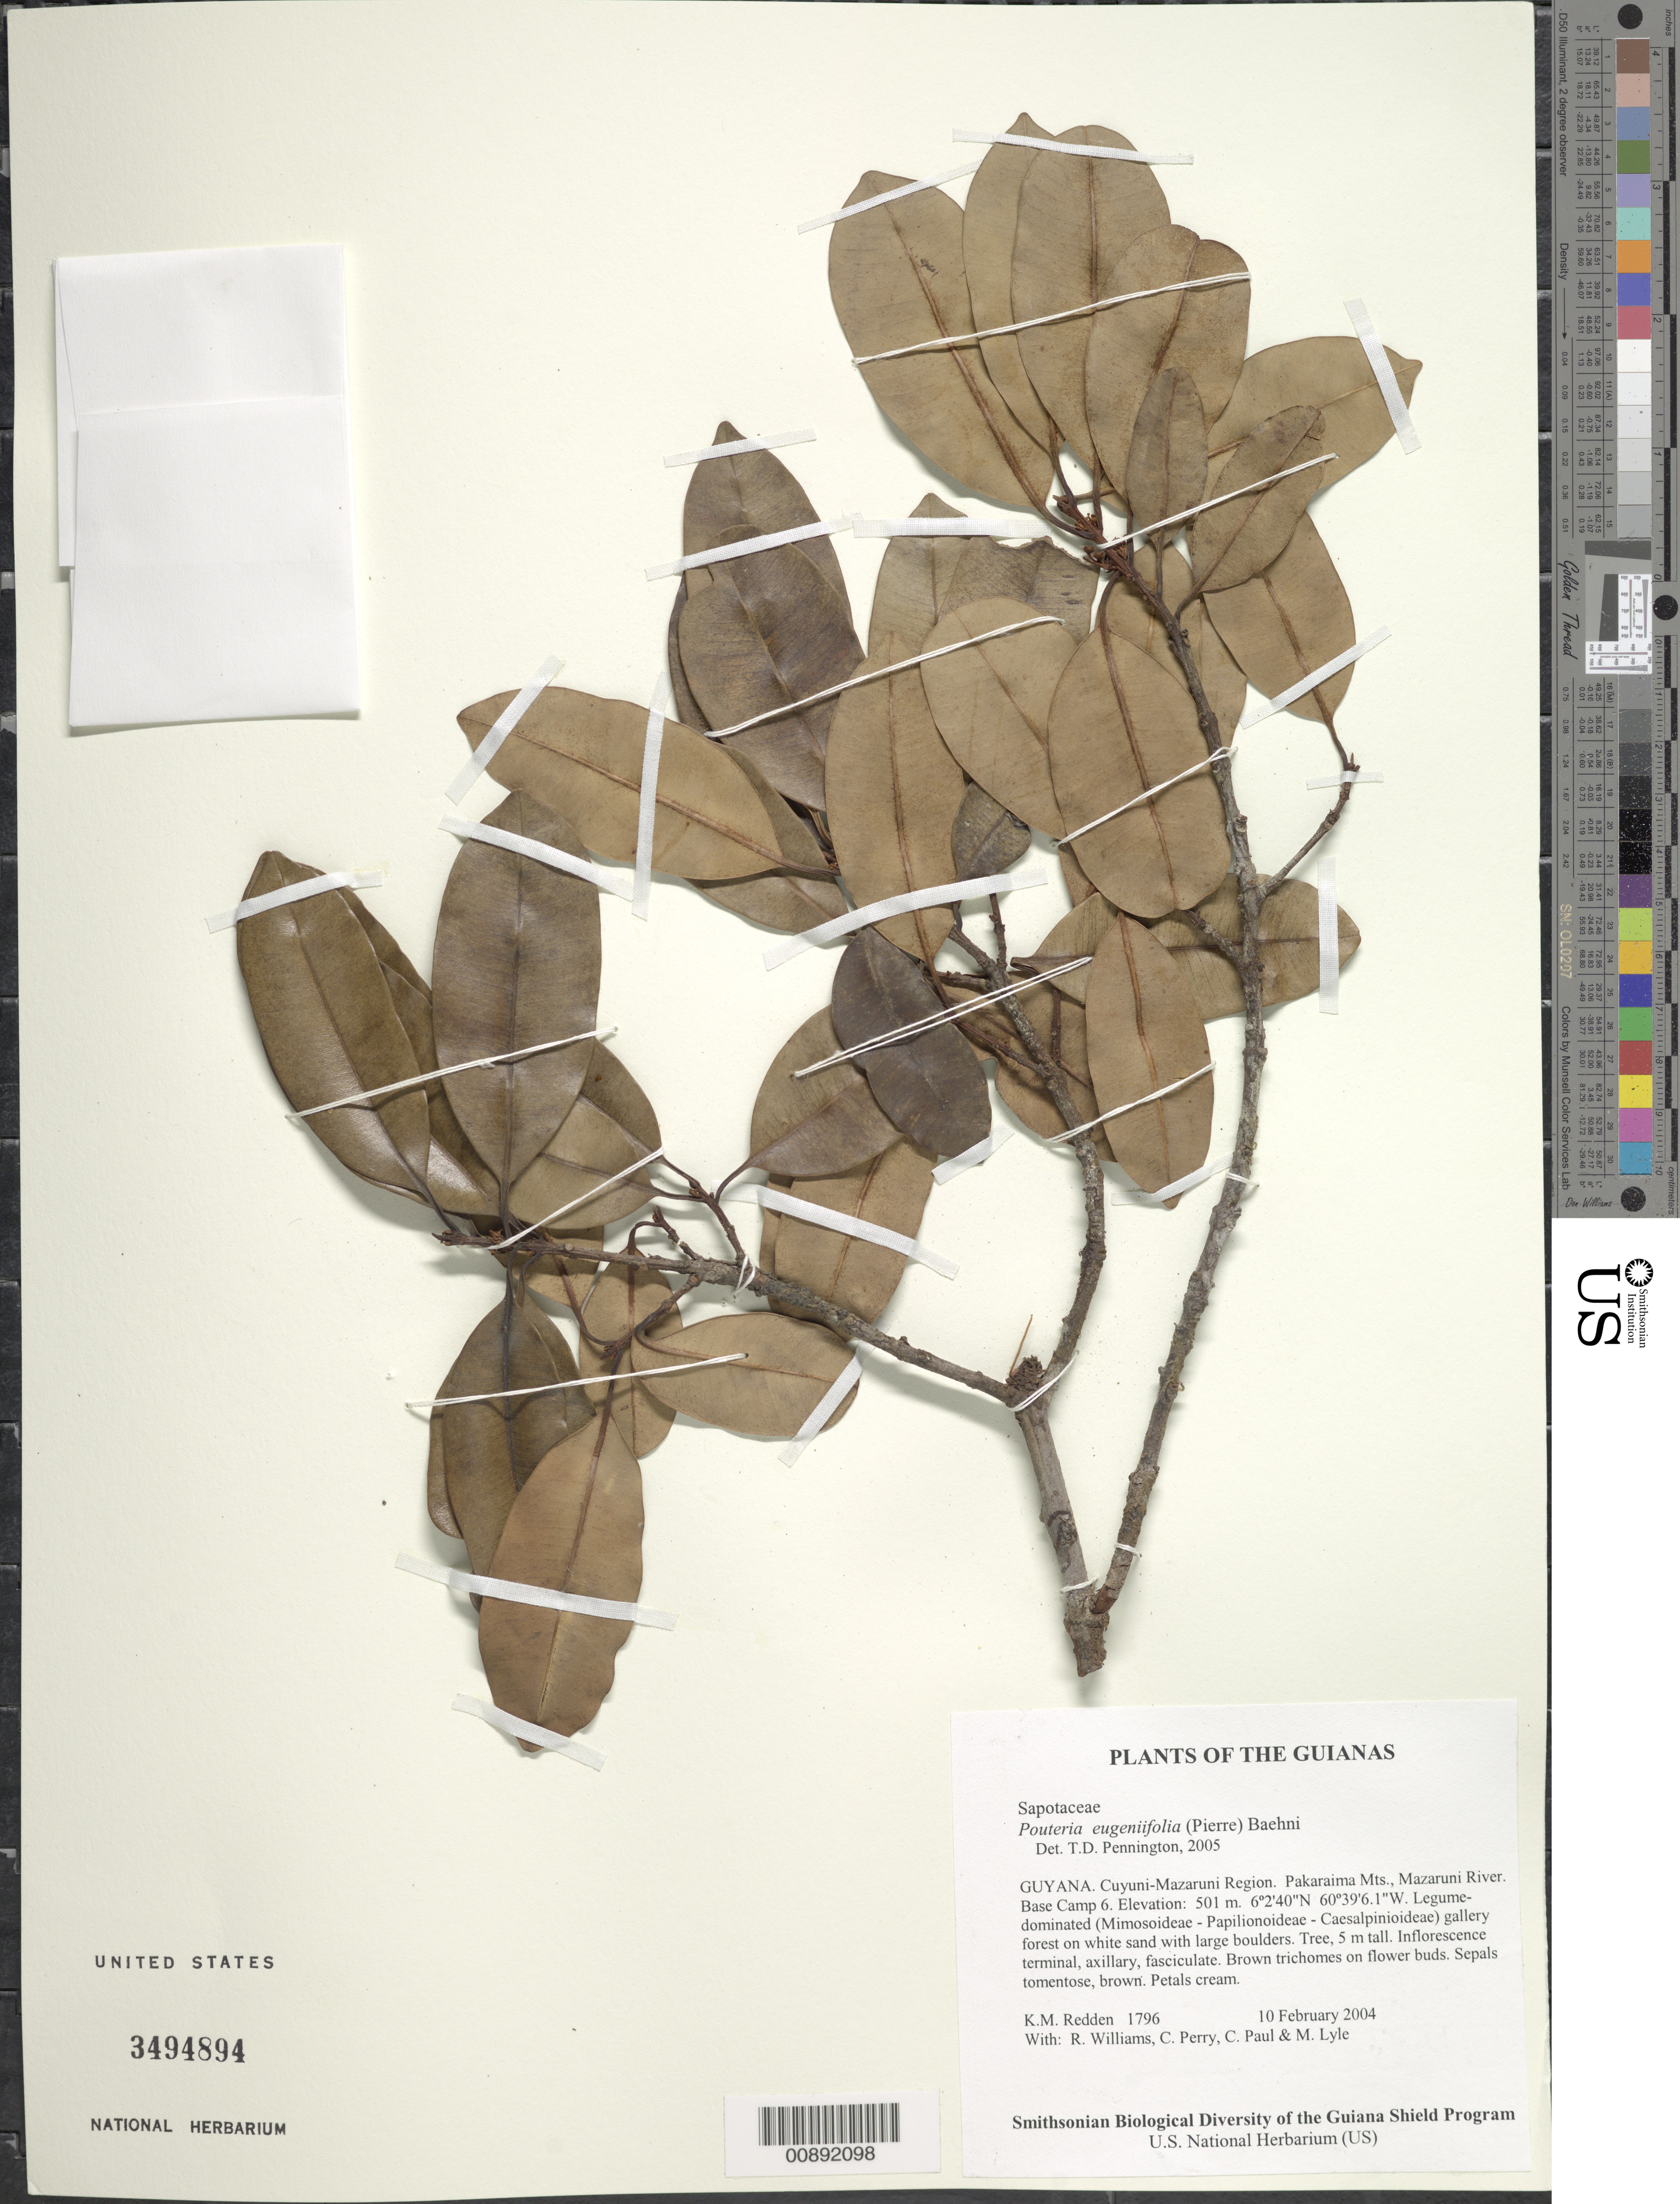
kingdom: Plantae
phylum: Tracheophyta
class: Magnoliopsida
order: Ericales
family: Sapotaceae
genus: Pouteria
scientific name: Pouteria eugeniifolia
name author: (Pierre) Baehni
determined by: Pennington, T. D., (K)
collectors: K. M. Redden, R. Williams, C. Perry, C. Paul & M. Lyle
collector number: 1796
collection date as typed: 10 February 2004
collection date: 2004-02-10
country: Guyana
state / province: Cuyuni-Mazaruni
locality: Pakaraima Mts., Mazaruni River. Base Camp 6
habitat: Legume-dominated (Mimosoideae - Papilionoideae - Caesalpinioideae) gallery forest on white sand with large boulders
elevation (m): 501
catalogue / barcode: US 3494894